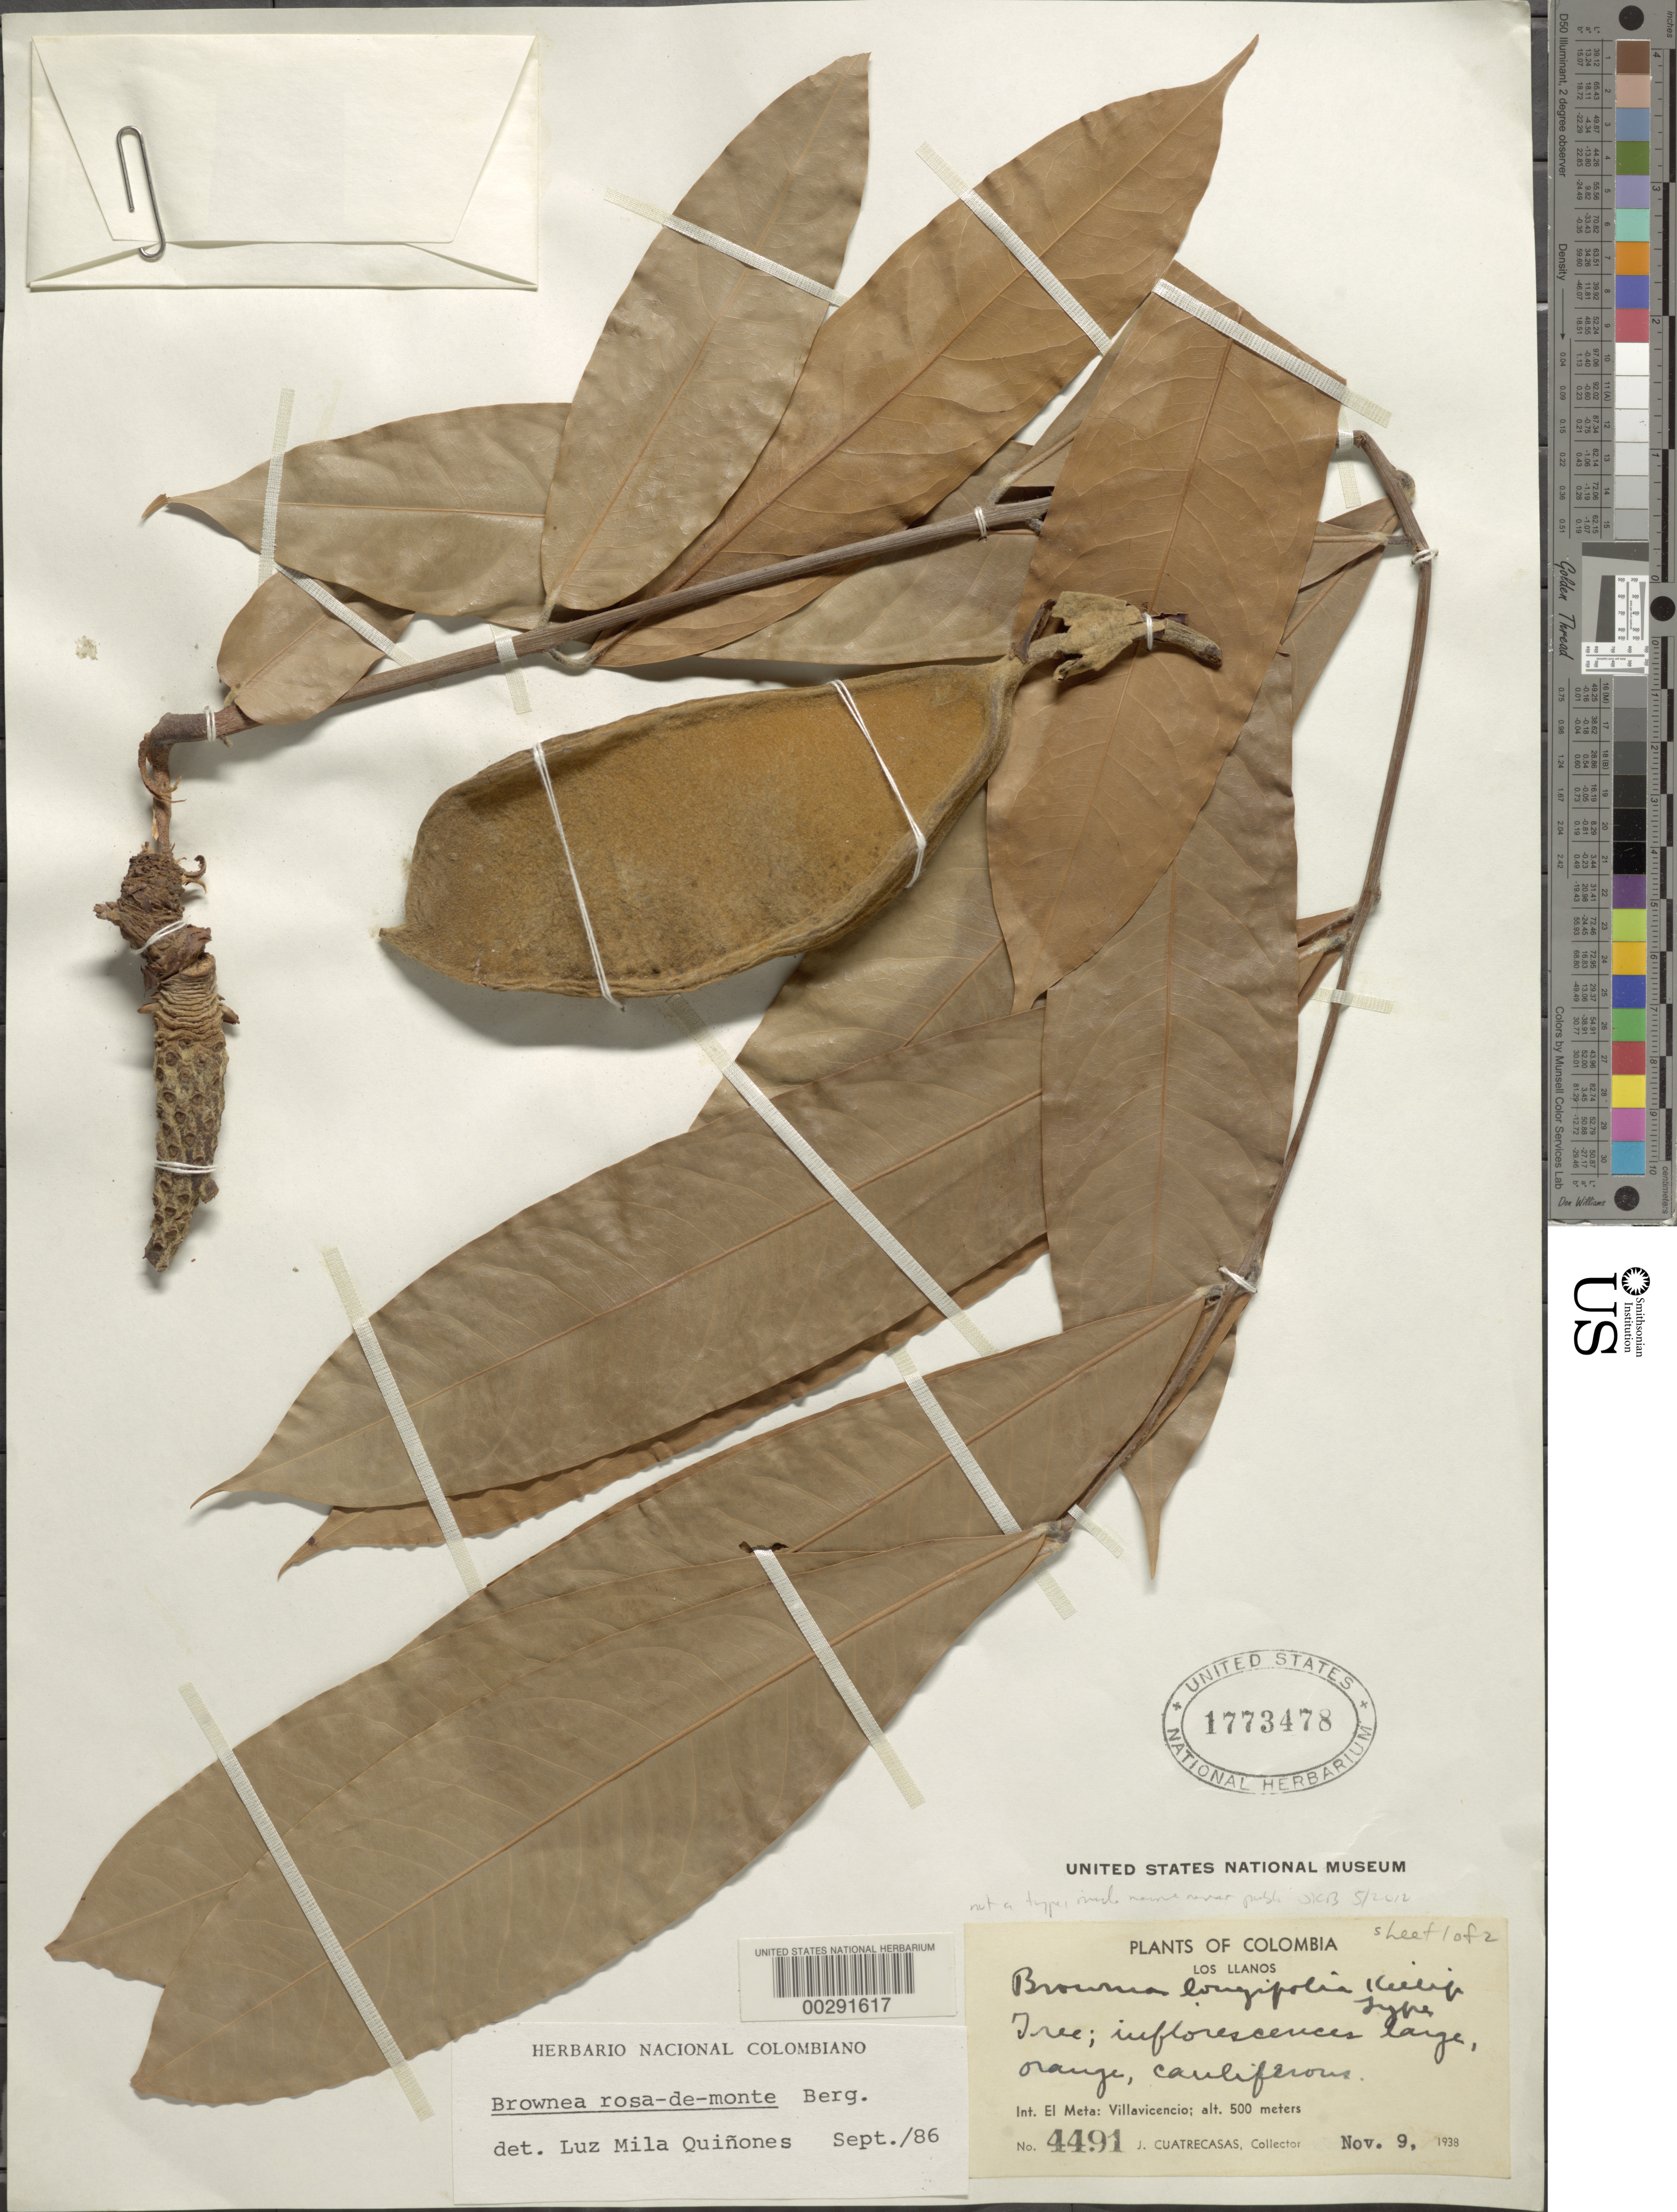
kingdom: Plantae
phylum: Tracheophyta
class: Magnoliopsida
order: Fabales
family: Fabaceae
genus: Brownea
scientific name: Brownea rosa-de-monte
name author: P.J. Bergius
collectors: J. Cuatrecasas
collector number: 4491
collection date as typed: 09 Nov 1938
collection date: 1938-11-09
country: Colombia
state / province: Meta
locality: Villa Vicencia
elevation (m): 500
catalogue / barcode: US 1773478